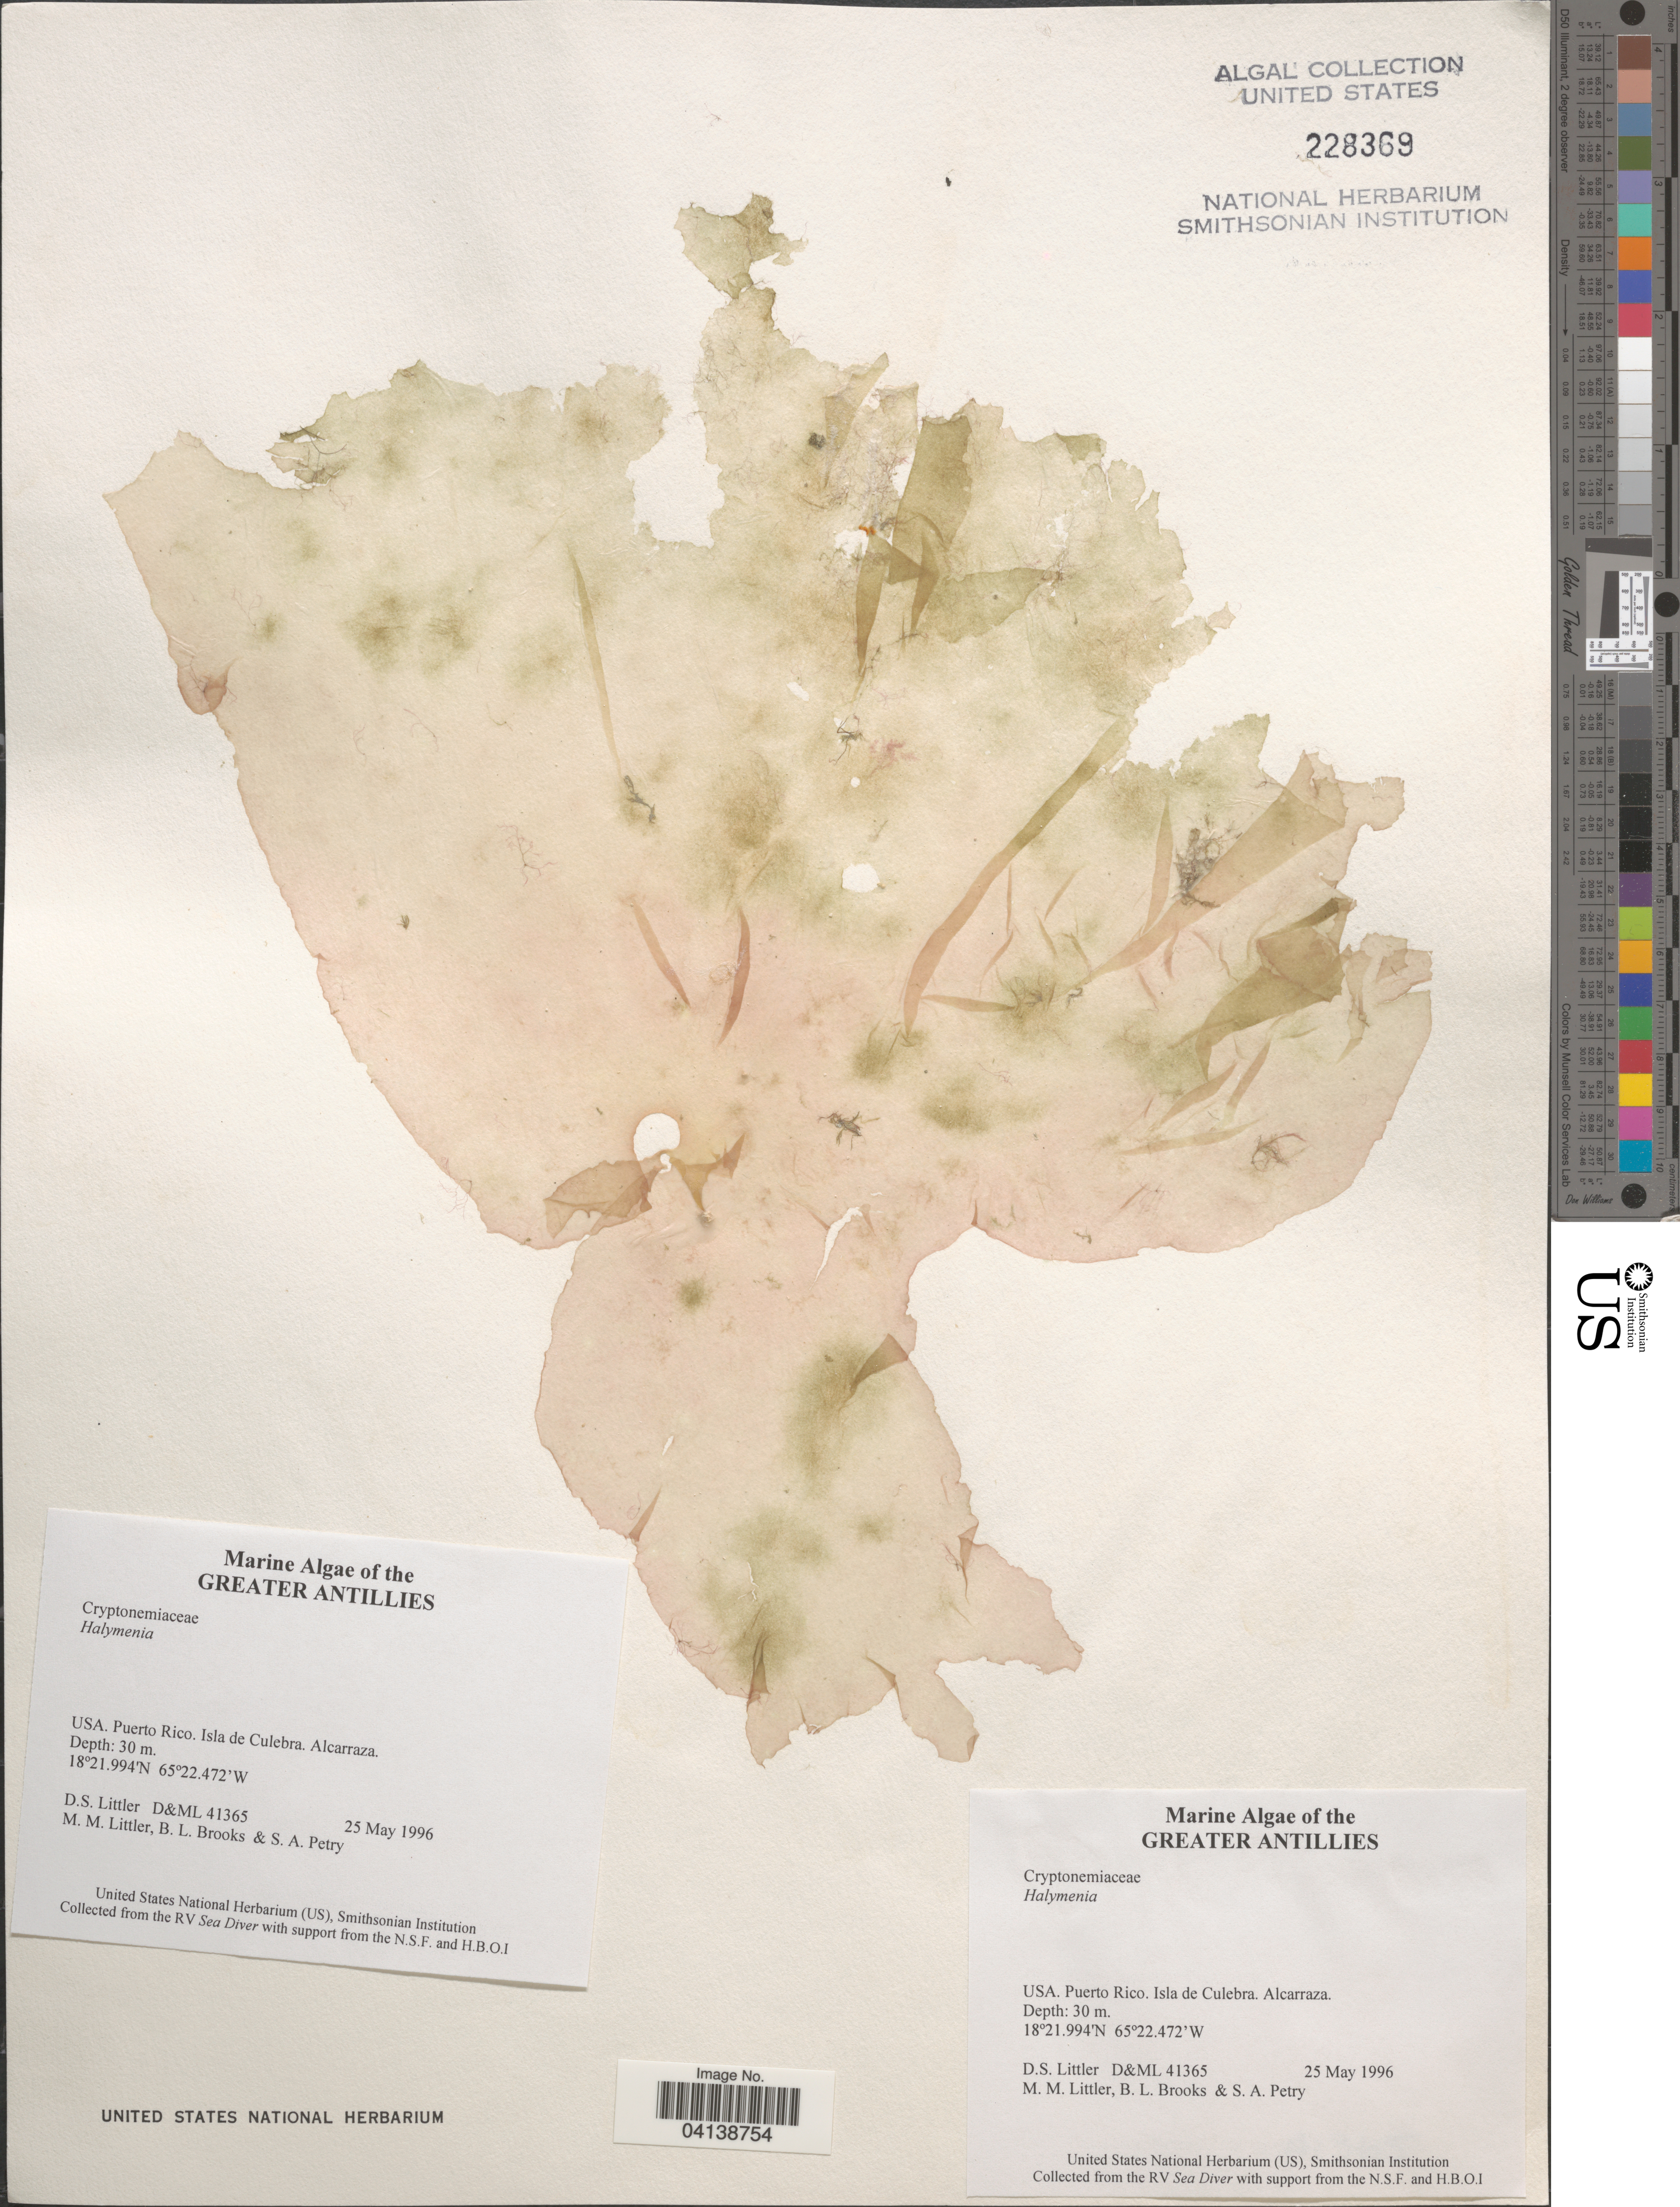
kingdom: Plantae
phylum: Rhodophyta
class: Florideophyceae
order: Halymeniales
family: Halymeniaceae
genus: Halymenia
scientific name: Halymenia sp.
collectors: D. S. Littler, B. Brooks & S. Petry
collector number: D&ML41365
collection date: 1996-05-25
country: Puerto Rico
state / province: Culebra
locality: The Greater Antillies. Isla de Culebra. Alcarraza.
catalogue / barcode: US 228369